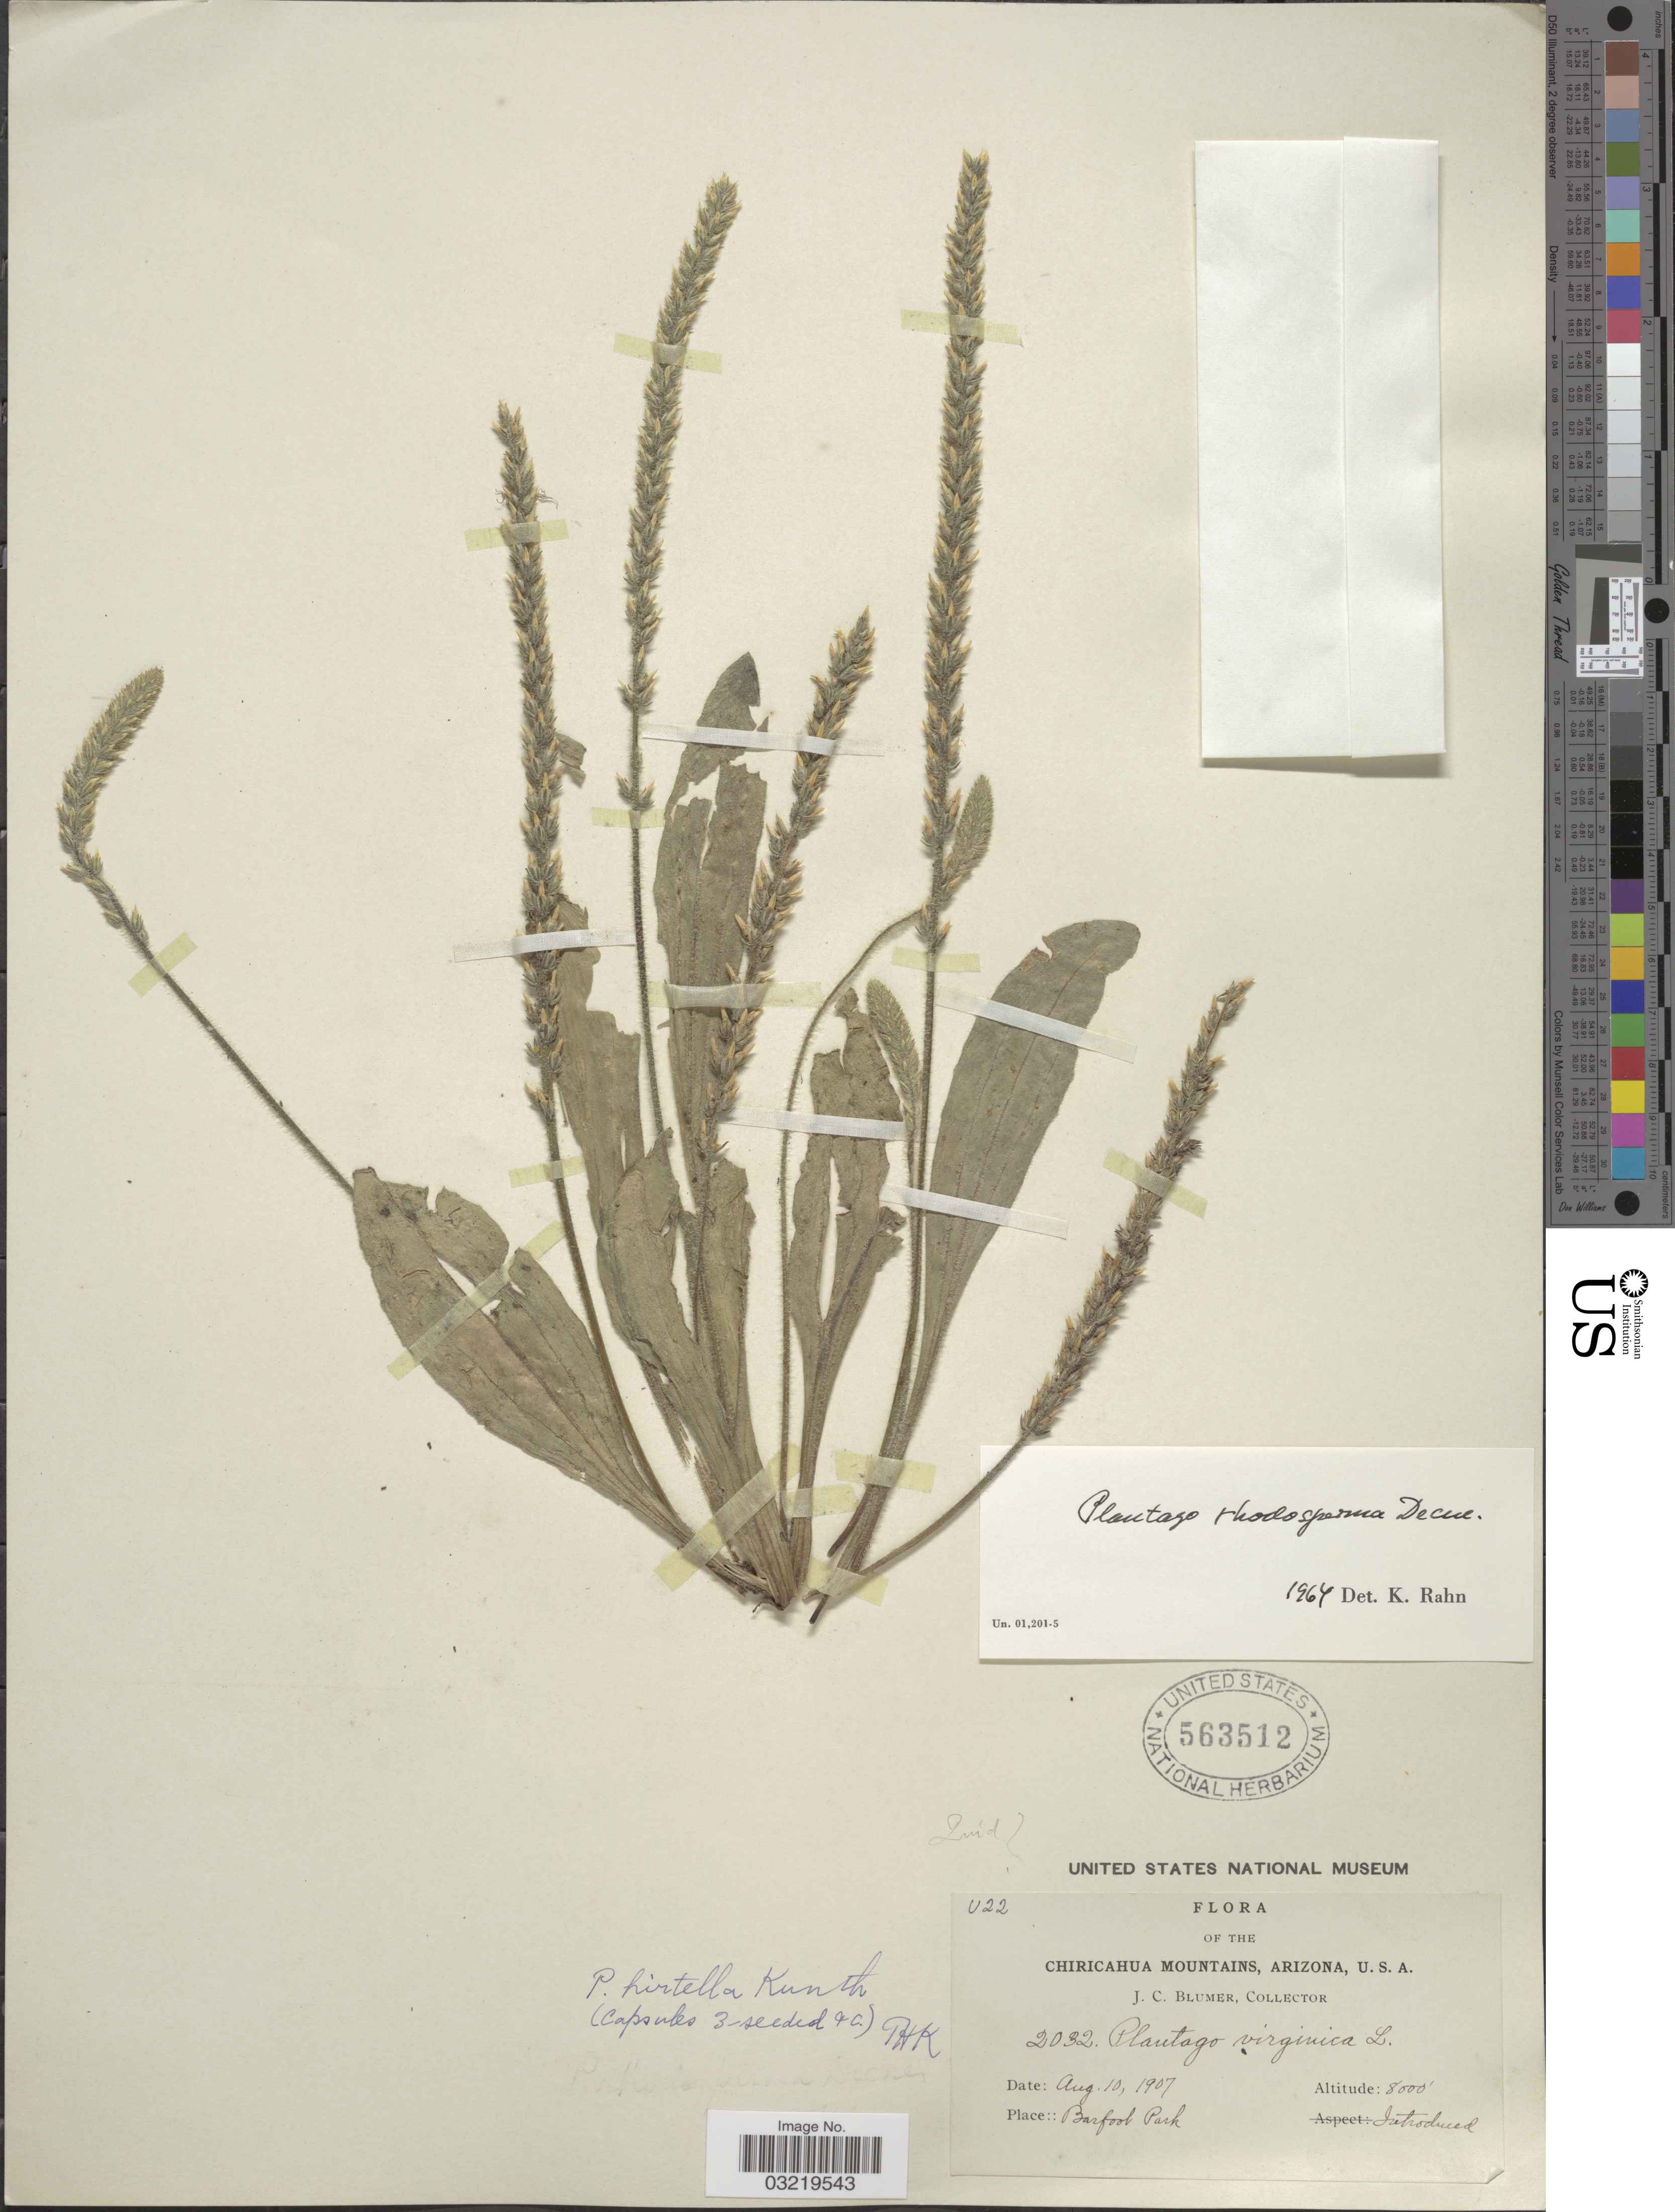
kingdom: Plantae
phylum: Tracheophyta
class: Magnoliopsida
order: Lamiales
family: Plantaginaceae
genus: Plantago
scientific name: Plantago rhodosperma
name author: Decne.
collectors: J. C. Blumer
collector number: U22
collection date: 1902-08-10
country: United States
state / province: Arizona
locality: Chiricahua Mountains. Barfoot Park.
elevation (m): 2438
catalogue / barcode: US 563512